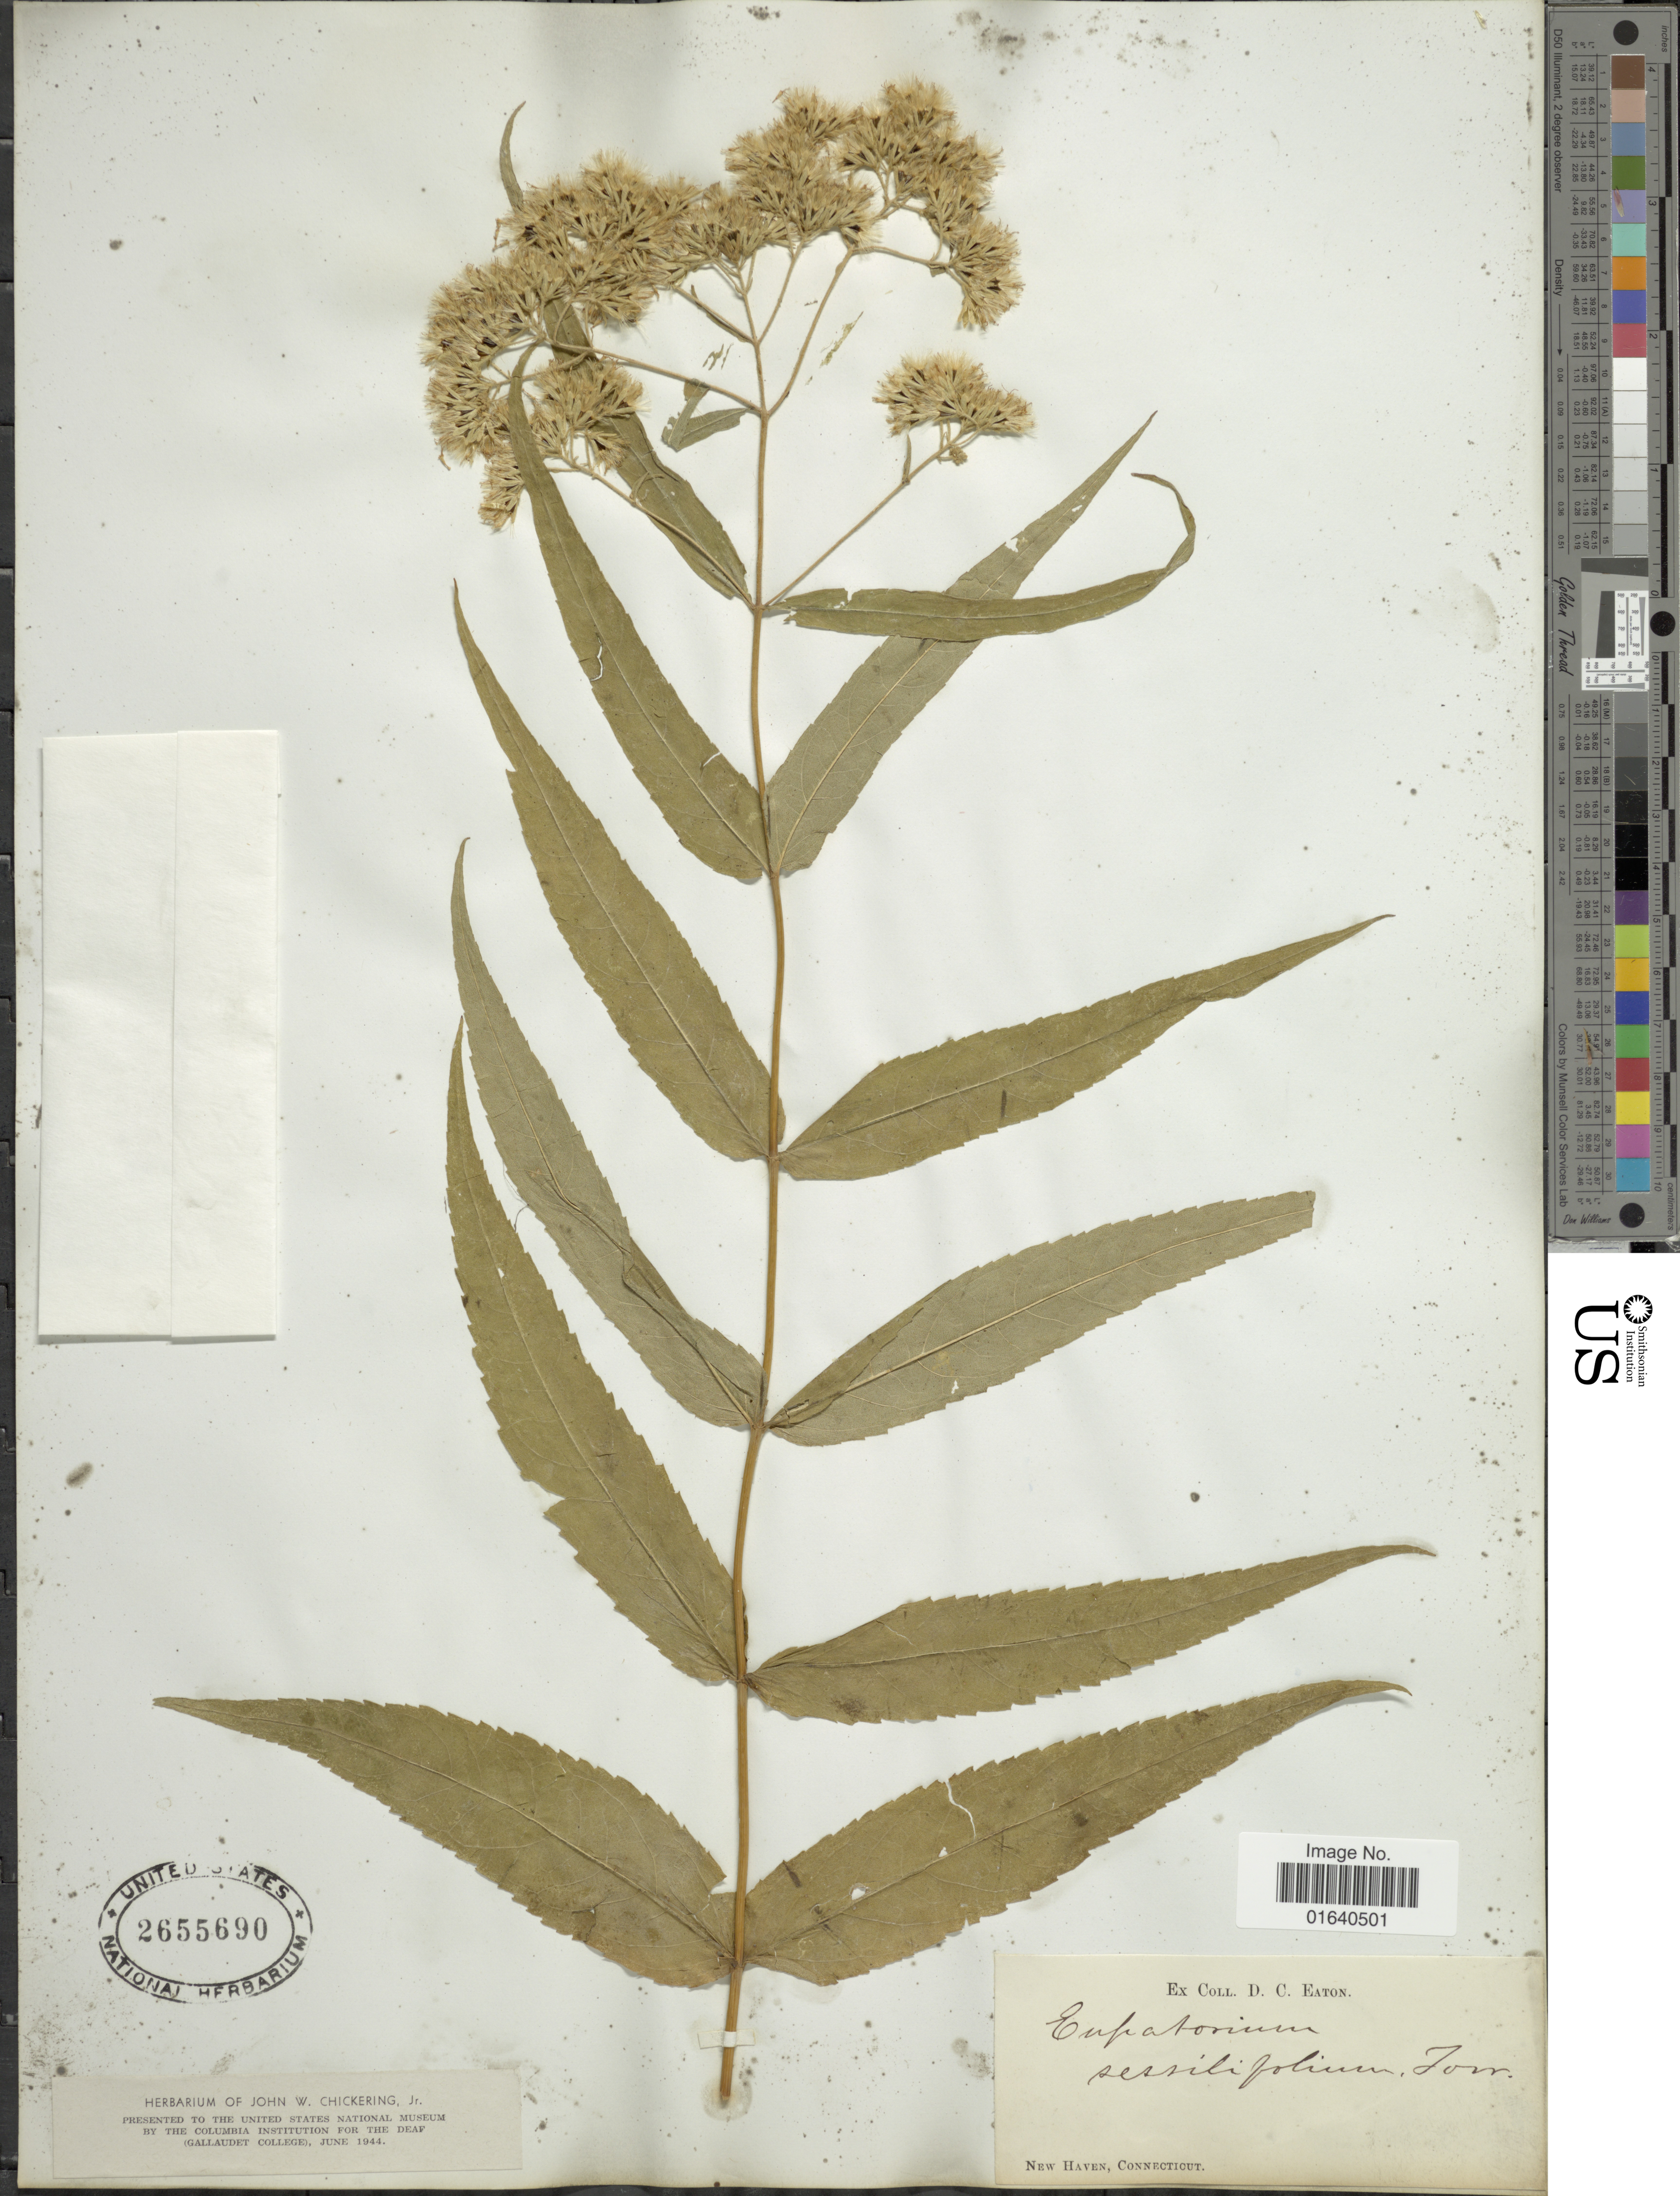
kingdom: Plantae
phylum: Tracheophyta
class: Magnoliopsida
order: Asterales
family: Asteraceae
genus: Eupatorium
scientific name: Eupatorium sessilifolium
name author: L.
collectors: D. Eaton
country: United States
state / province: Connecticut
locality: New Haven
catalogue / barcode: US 2655690